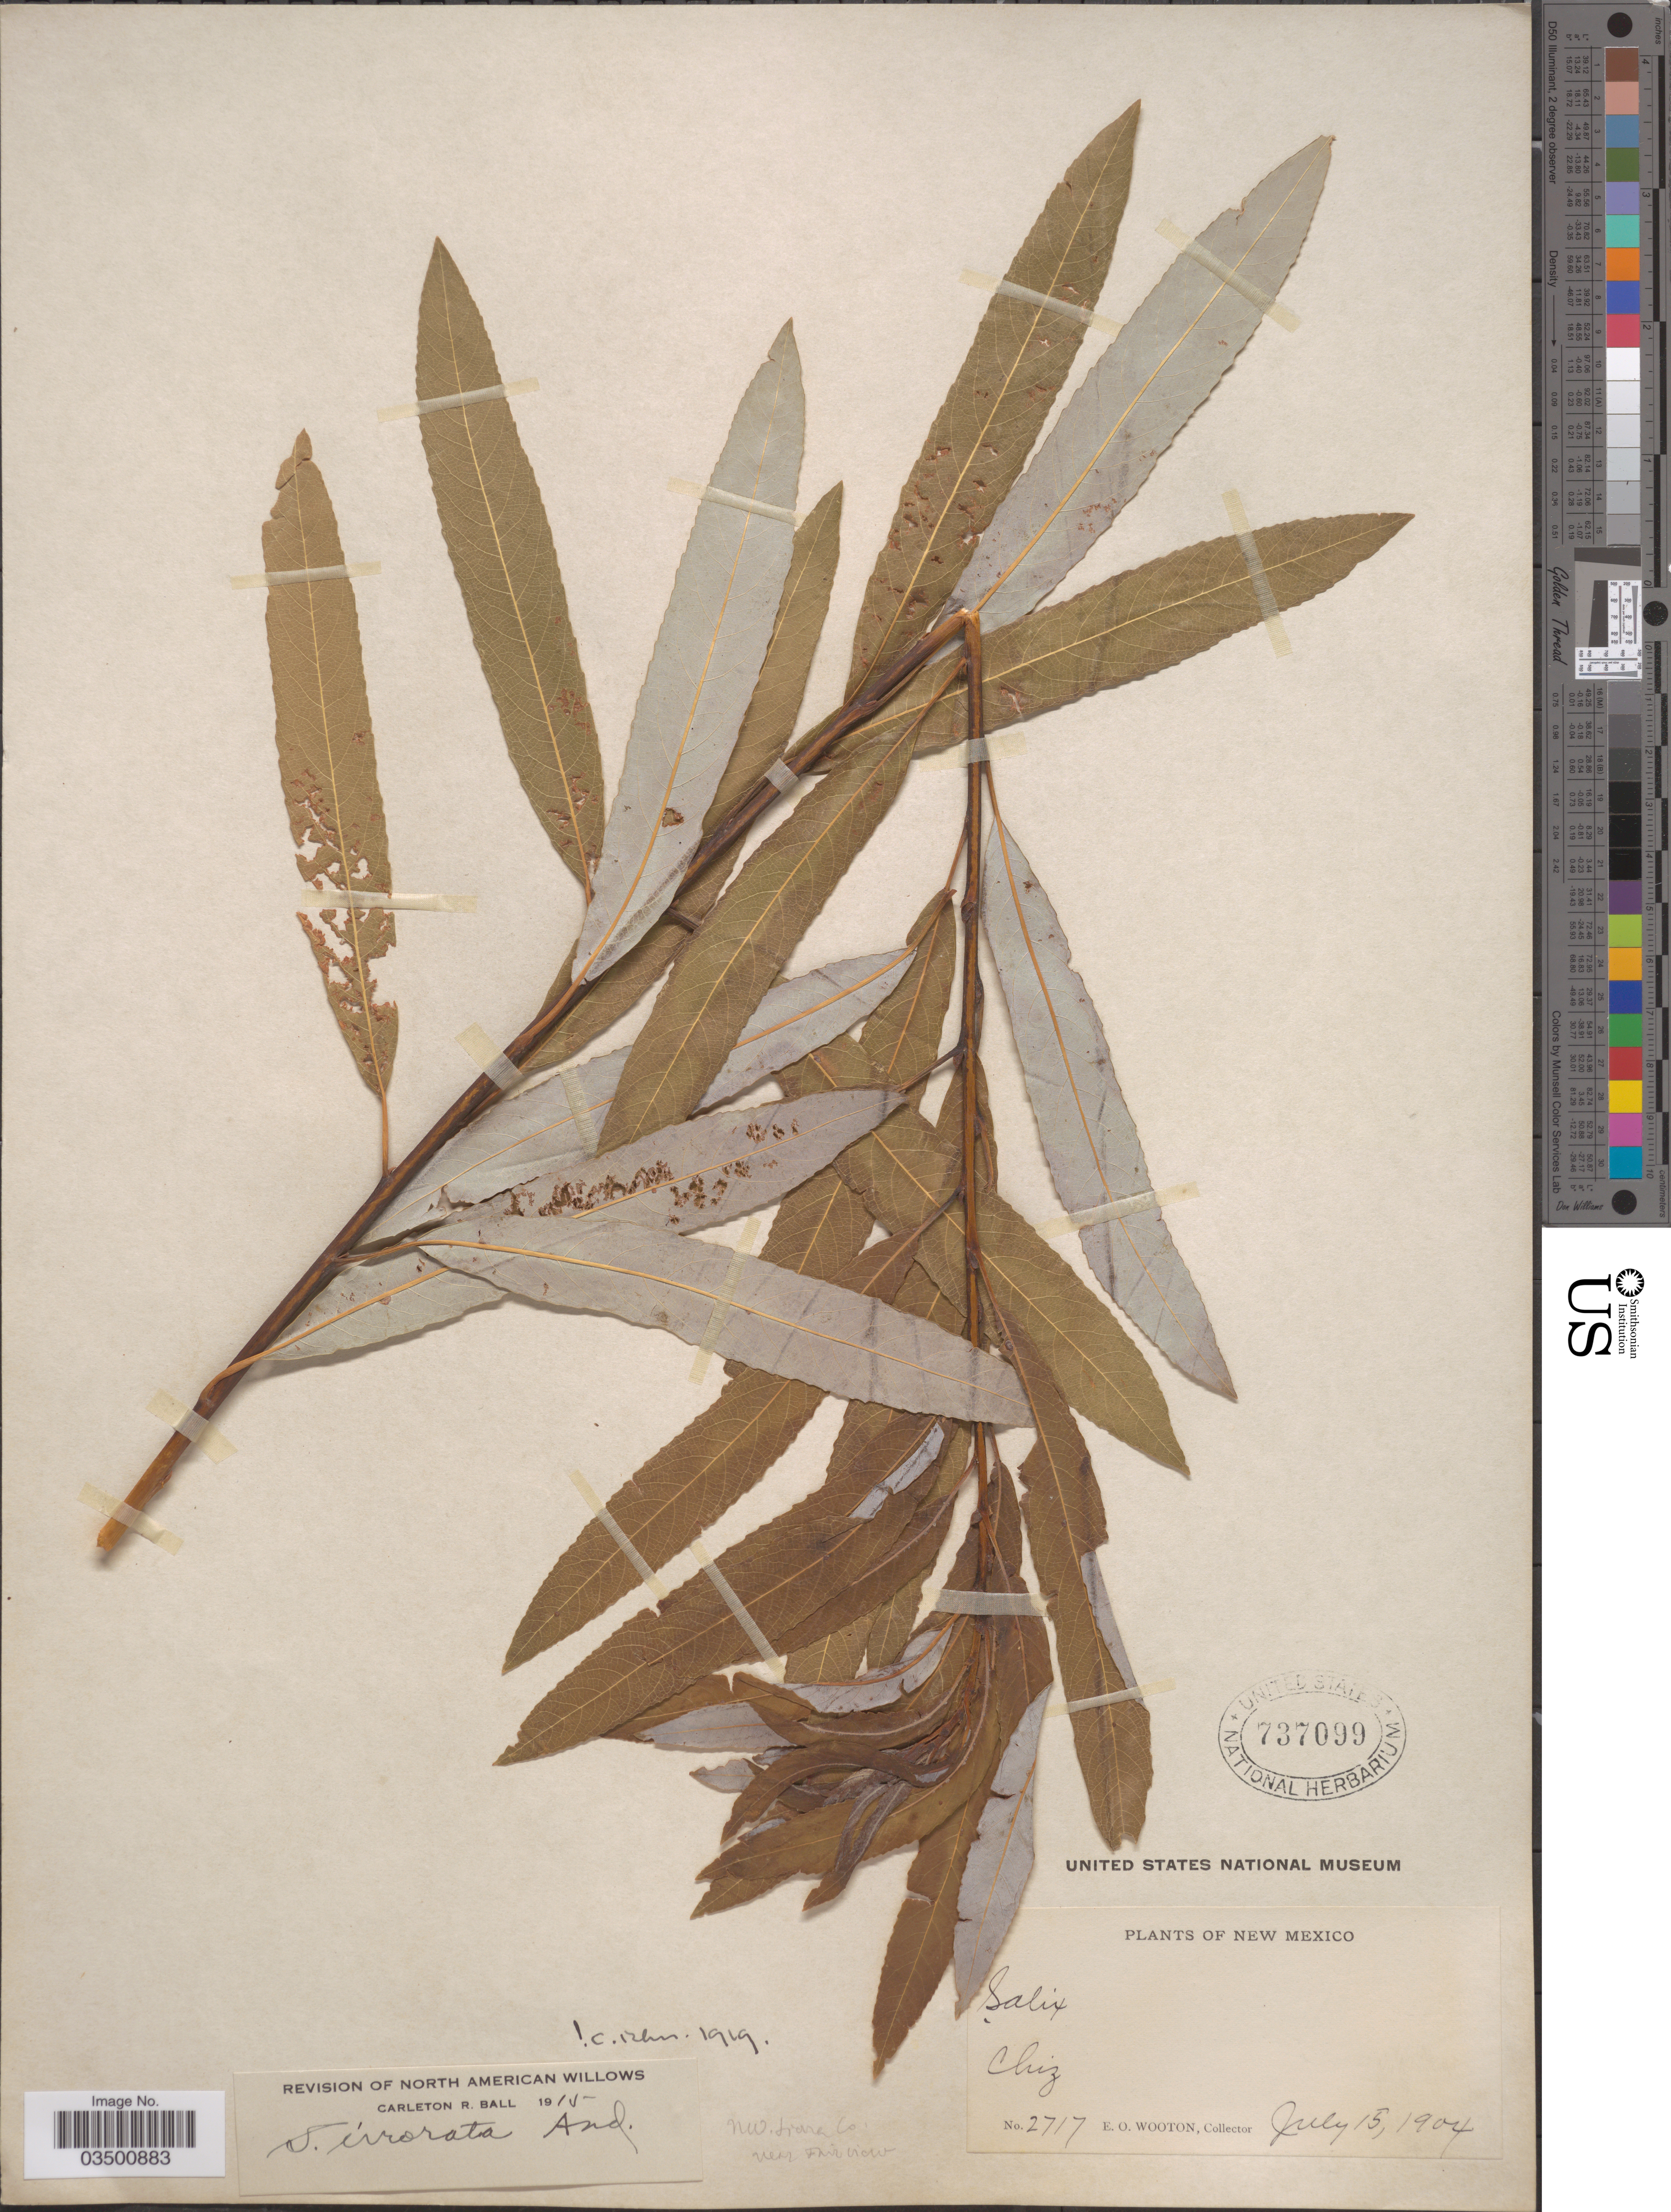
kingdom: Plantae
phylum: Tracheophyta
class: Magnoliopsida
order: Malpighiales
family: Salicaceae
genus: Salix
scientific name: Salix irrorata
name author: Andersson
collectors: E. O. Wooton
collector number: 2717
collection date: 1904-07-15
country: United States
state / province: New Mexico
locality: Chiz. NW. Sierra Co. near Fair View.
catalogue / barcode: US 737099